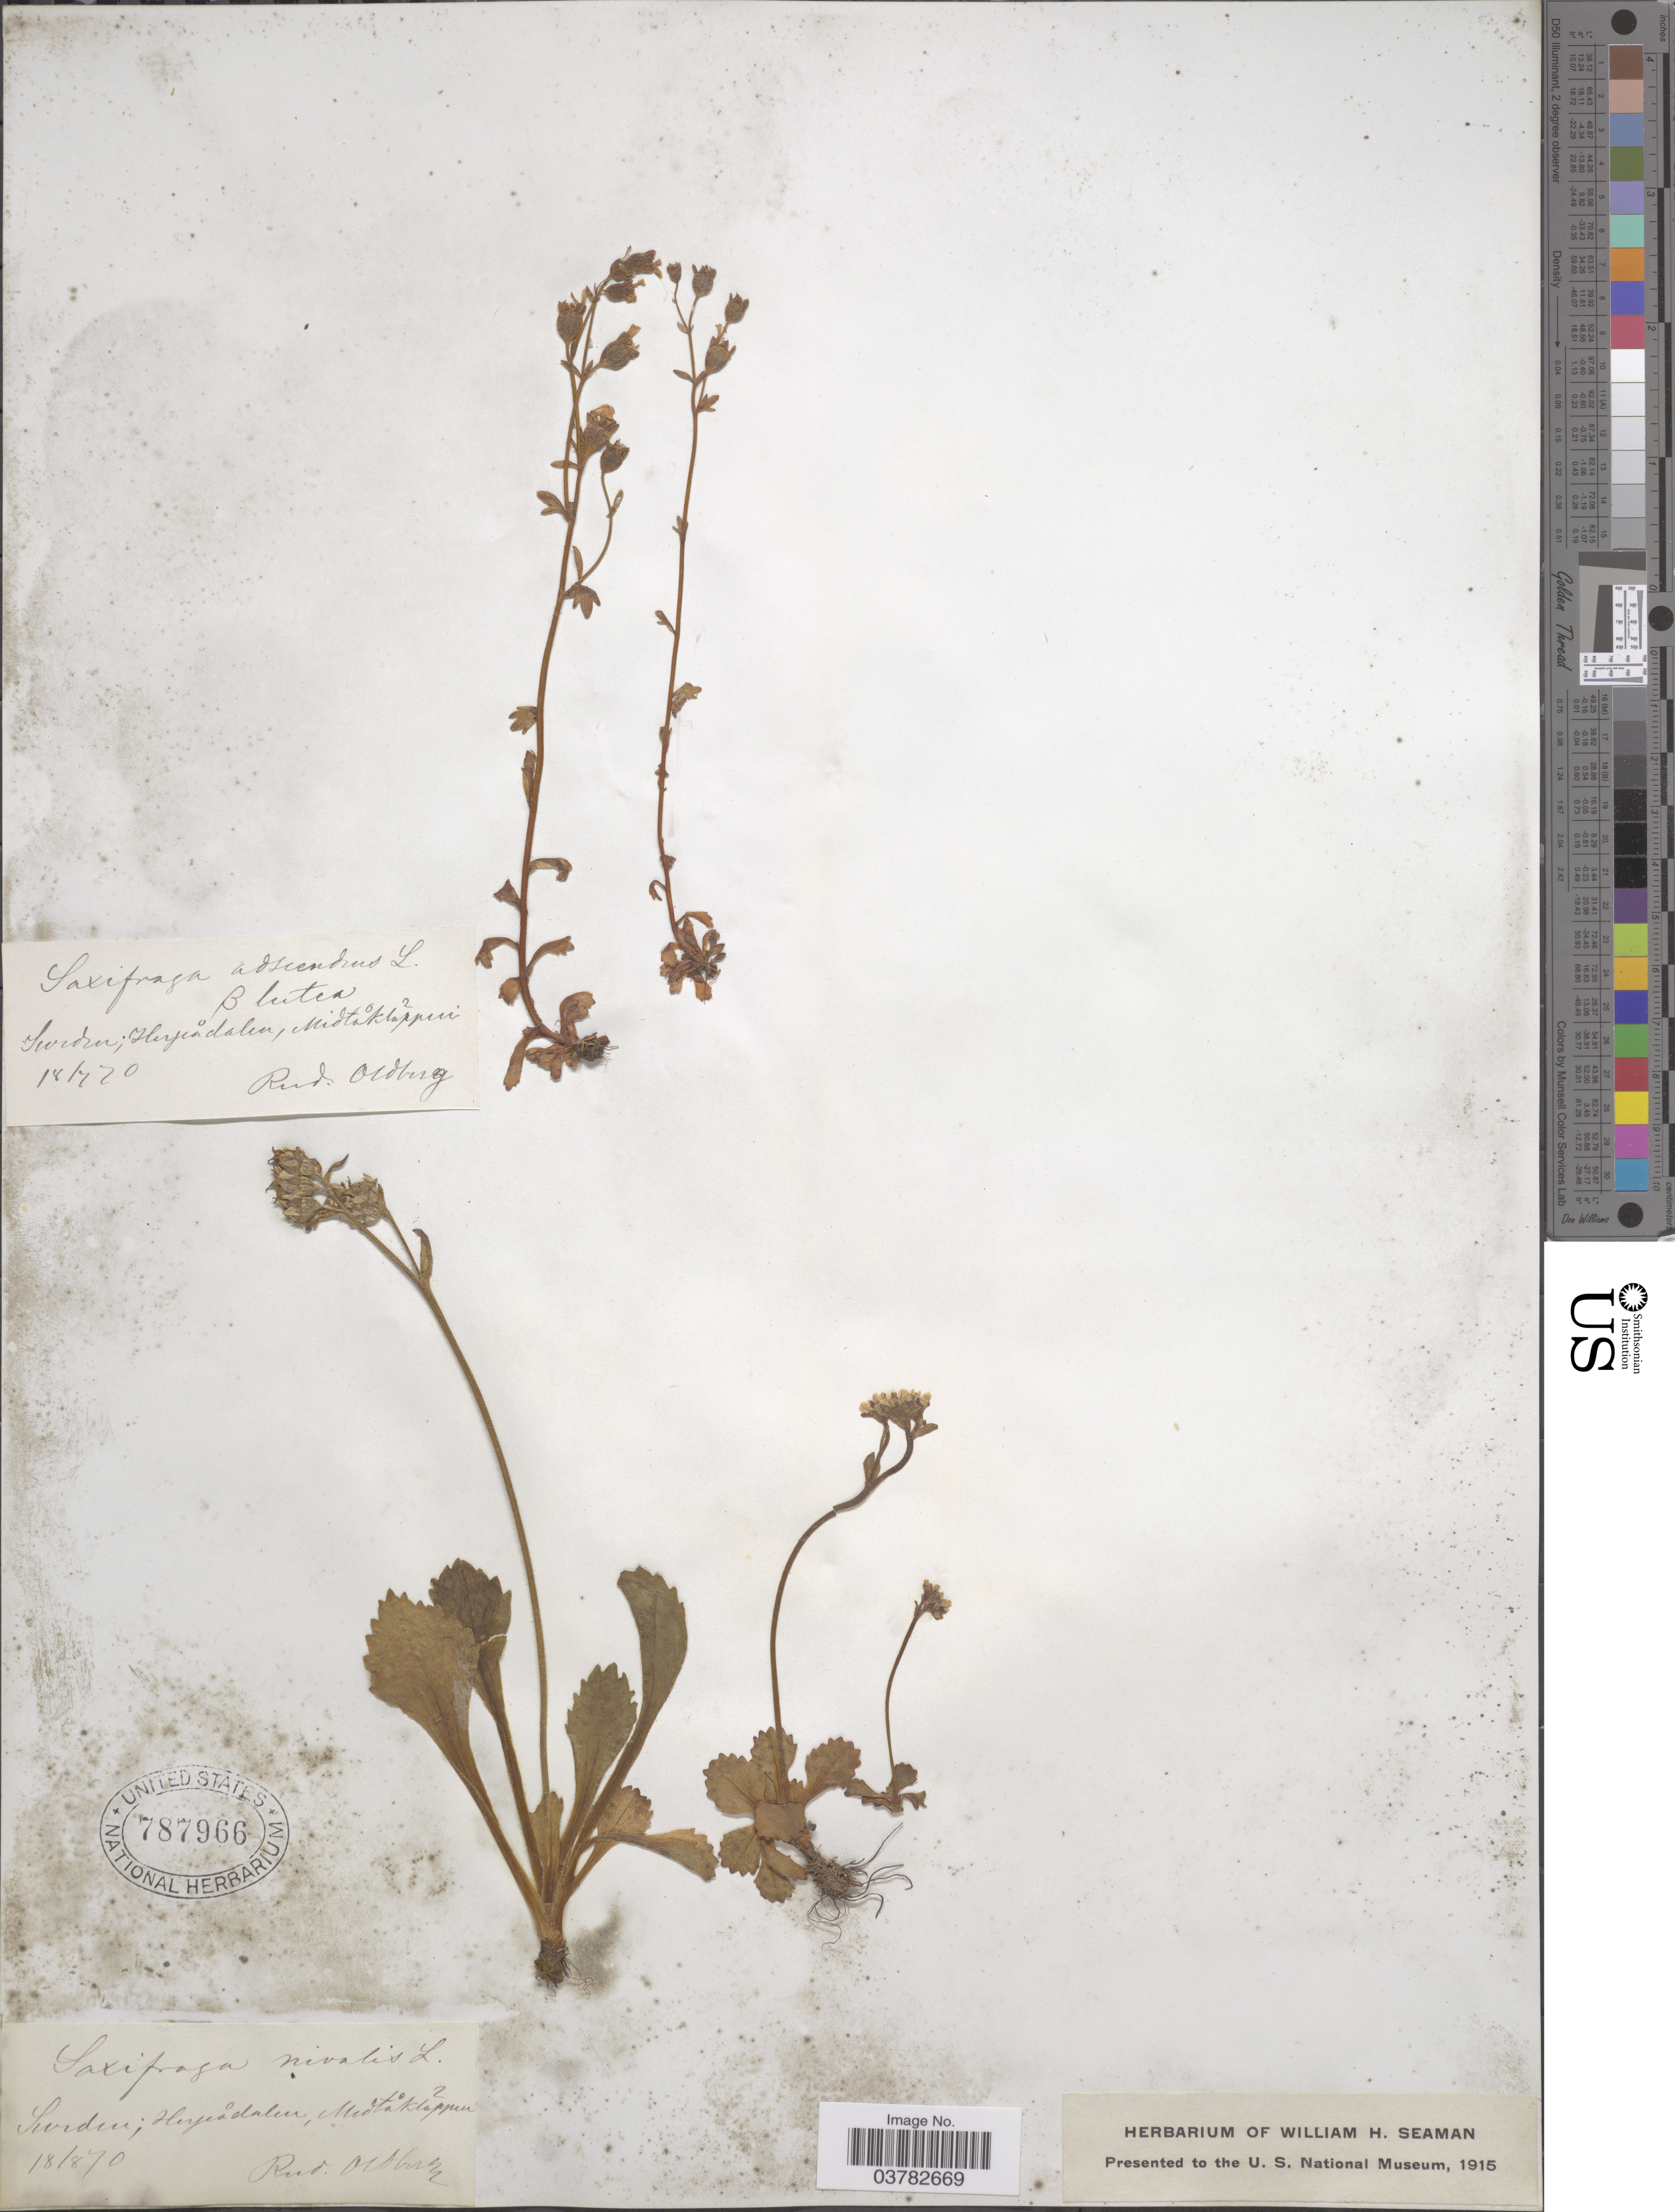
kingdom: Plantae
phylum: Tracheophyta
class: Magnoliopsida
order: Saxifragales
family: Saxifragaceae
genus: Micranthes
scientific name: Micranthes nivalis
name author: (L.) Small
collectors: R. Oldberg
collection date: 1870-08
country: Sweden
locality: Herjeådalen, Midtåkláppen.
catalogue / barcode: US 787966